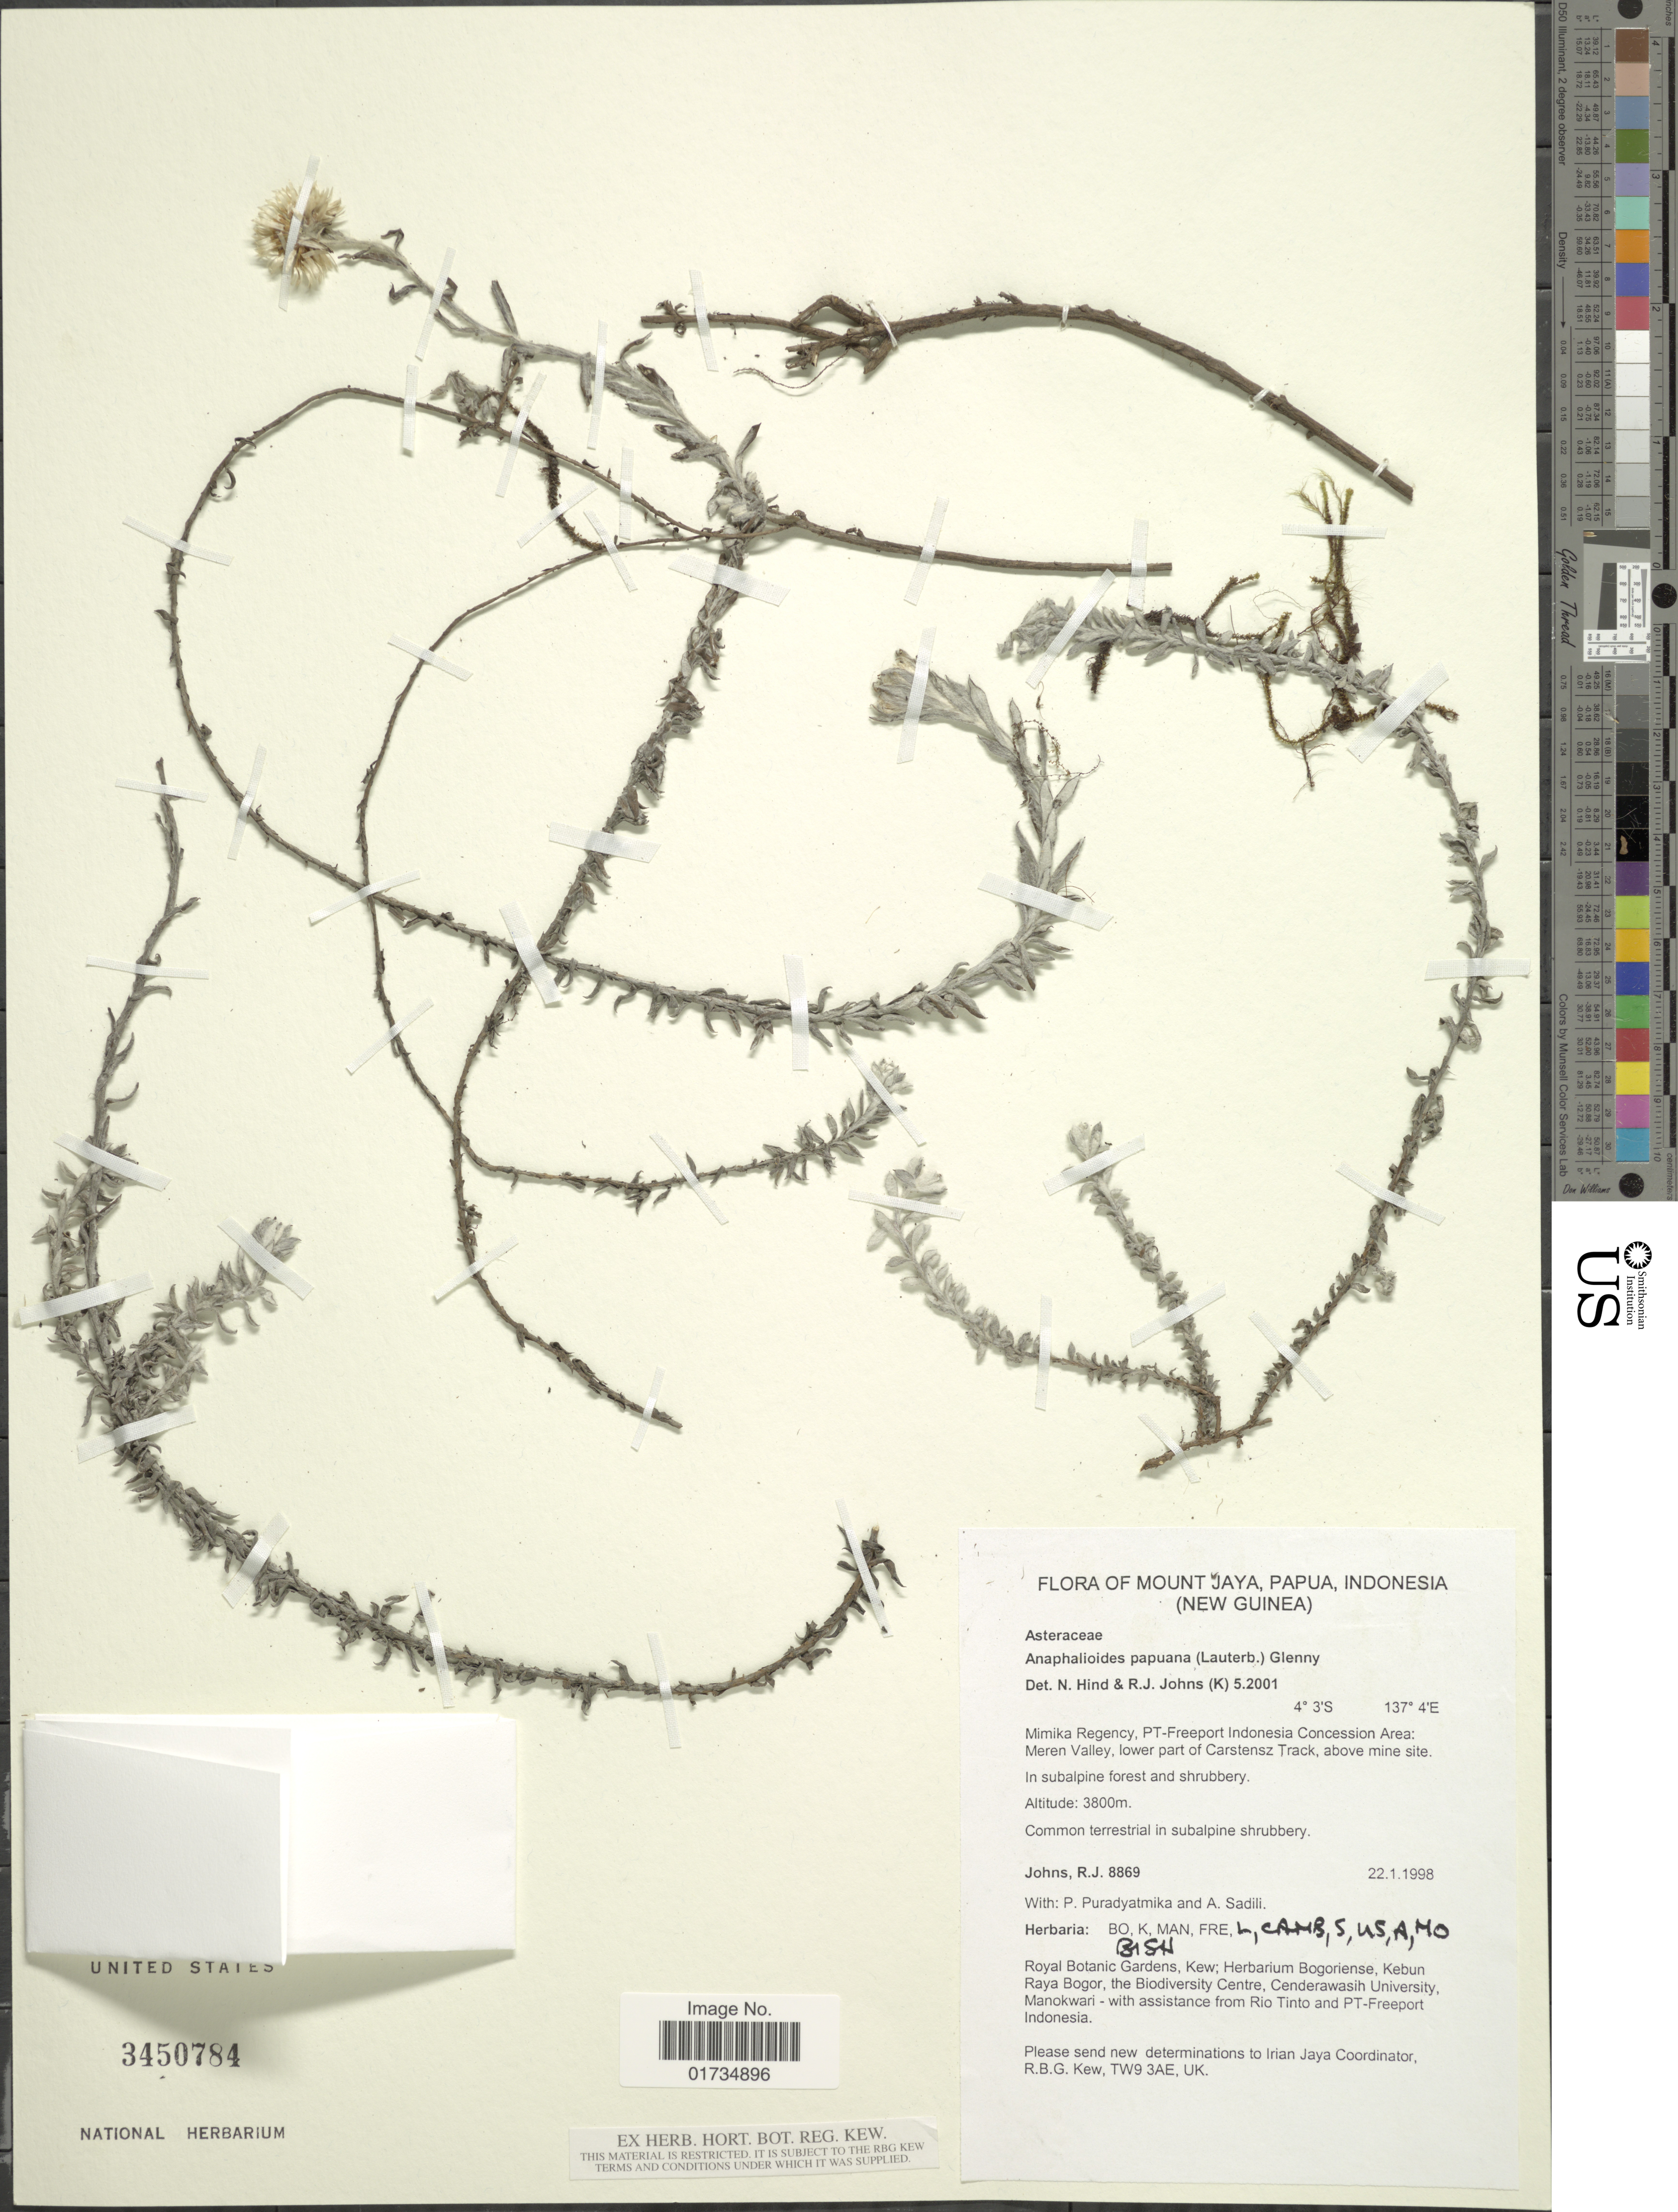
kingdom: Plantae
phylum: Tracheophyta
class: Magnoliopsida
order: Asterales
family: Asteraceae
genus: Anaphalis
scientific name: Anaphalis papuana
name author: (Lauterb.) J. Kost.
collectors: R. Johns, P. Puradyatmika & A. Sadili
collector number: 8869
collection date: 1998-01-22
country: Indonesia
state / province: Papua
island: New Guinea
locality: Mount Jaya, Papua, Indonesia (New Guinea). Mimika Regency, Pt-Freeport Indonesia Concession Area: Meren Valley, lower part Carstensz Track, above mine site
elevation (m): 3800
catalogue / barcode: US 3450784